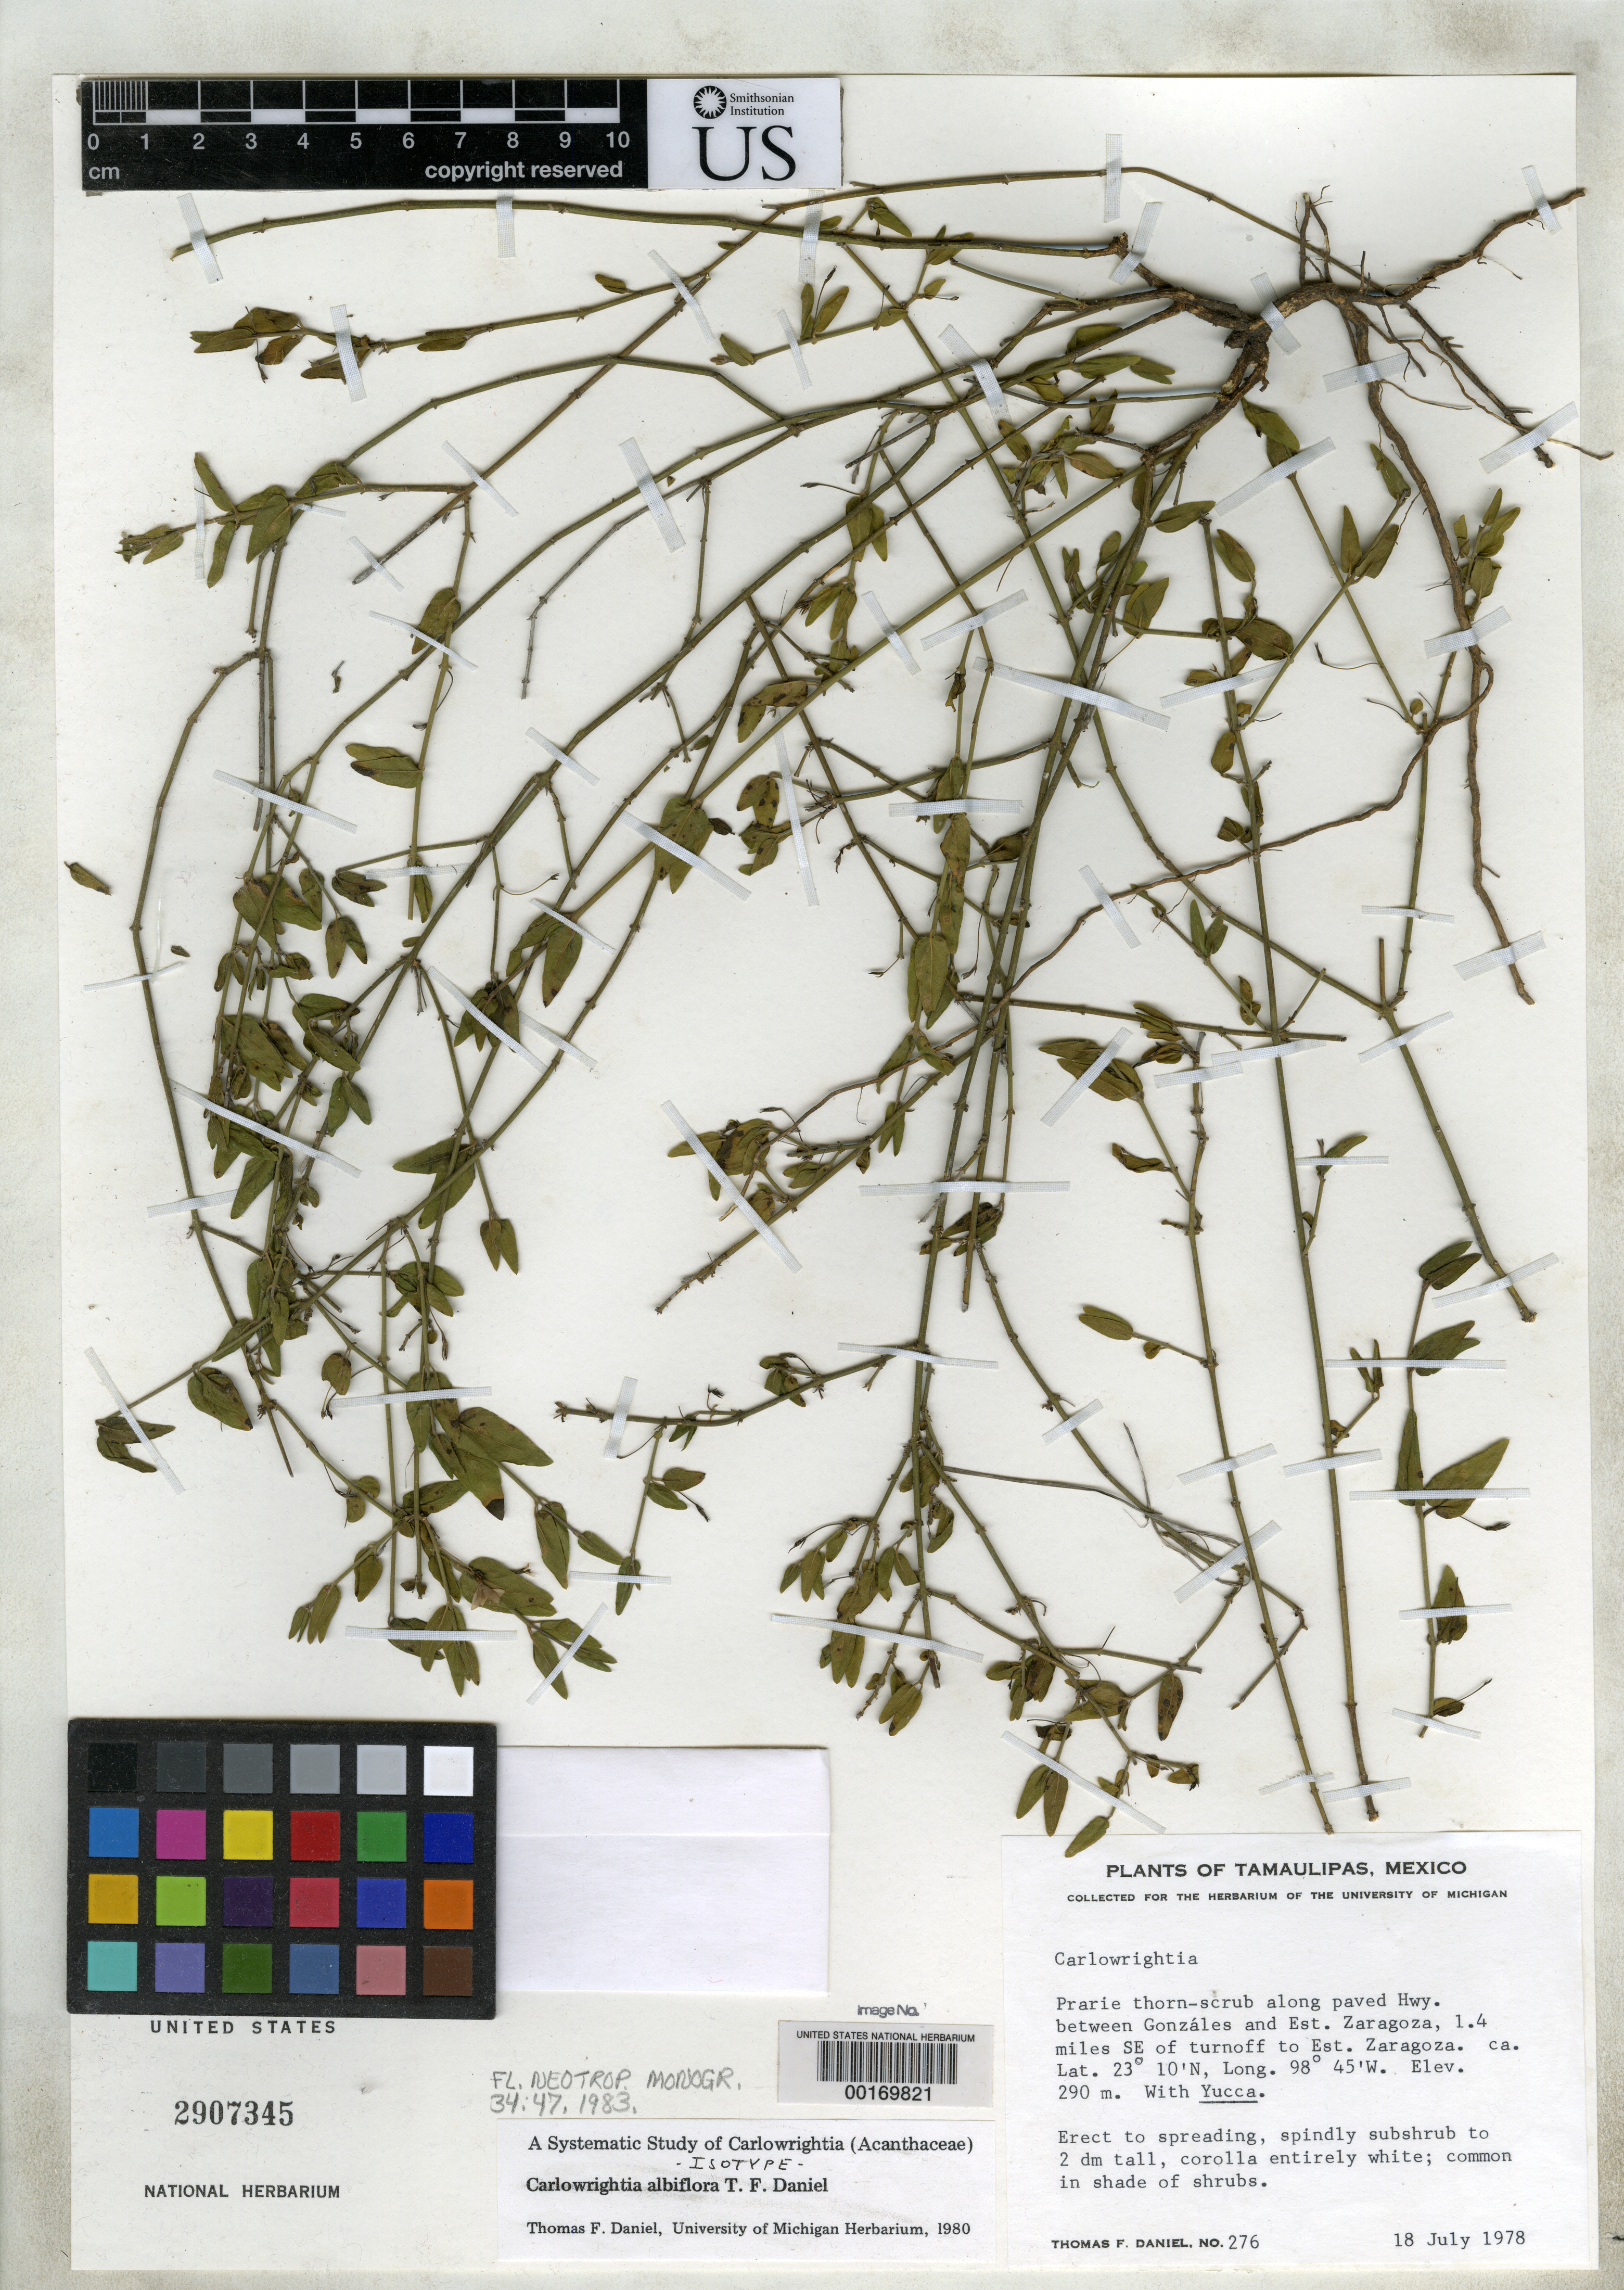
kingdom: Plantae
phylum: Tracheophyta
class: Magnoliopsida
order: Lamiales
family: Acanthaceae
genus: Carlowrightia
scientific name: Carlowrightia albiflora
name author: T.F. Daniel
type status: Isotype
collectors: T. F. Daniel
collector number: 276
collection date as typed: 18 Jul 1978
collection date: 1978-07-18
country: Mexico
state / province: Tamaulipas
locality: Along paved highway between Gonzales and Zaragoza state, 1.4 mi SE of turnoff to Zaragoza State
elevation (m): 290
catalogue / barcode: US 2907345